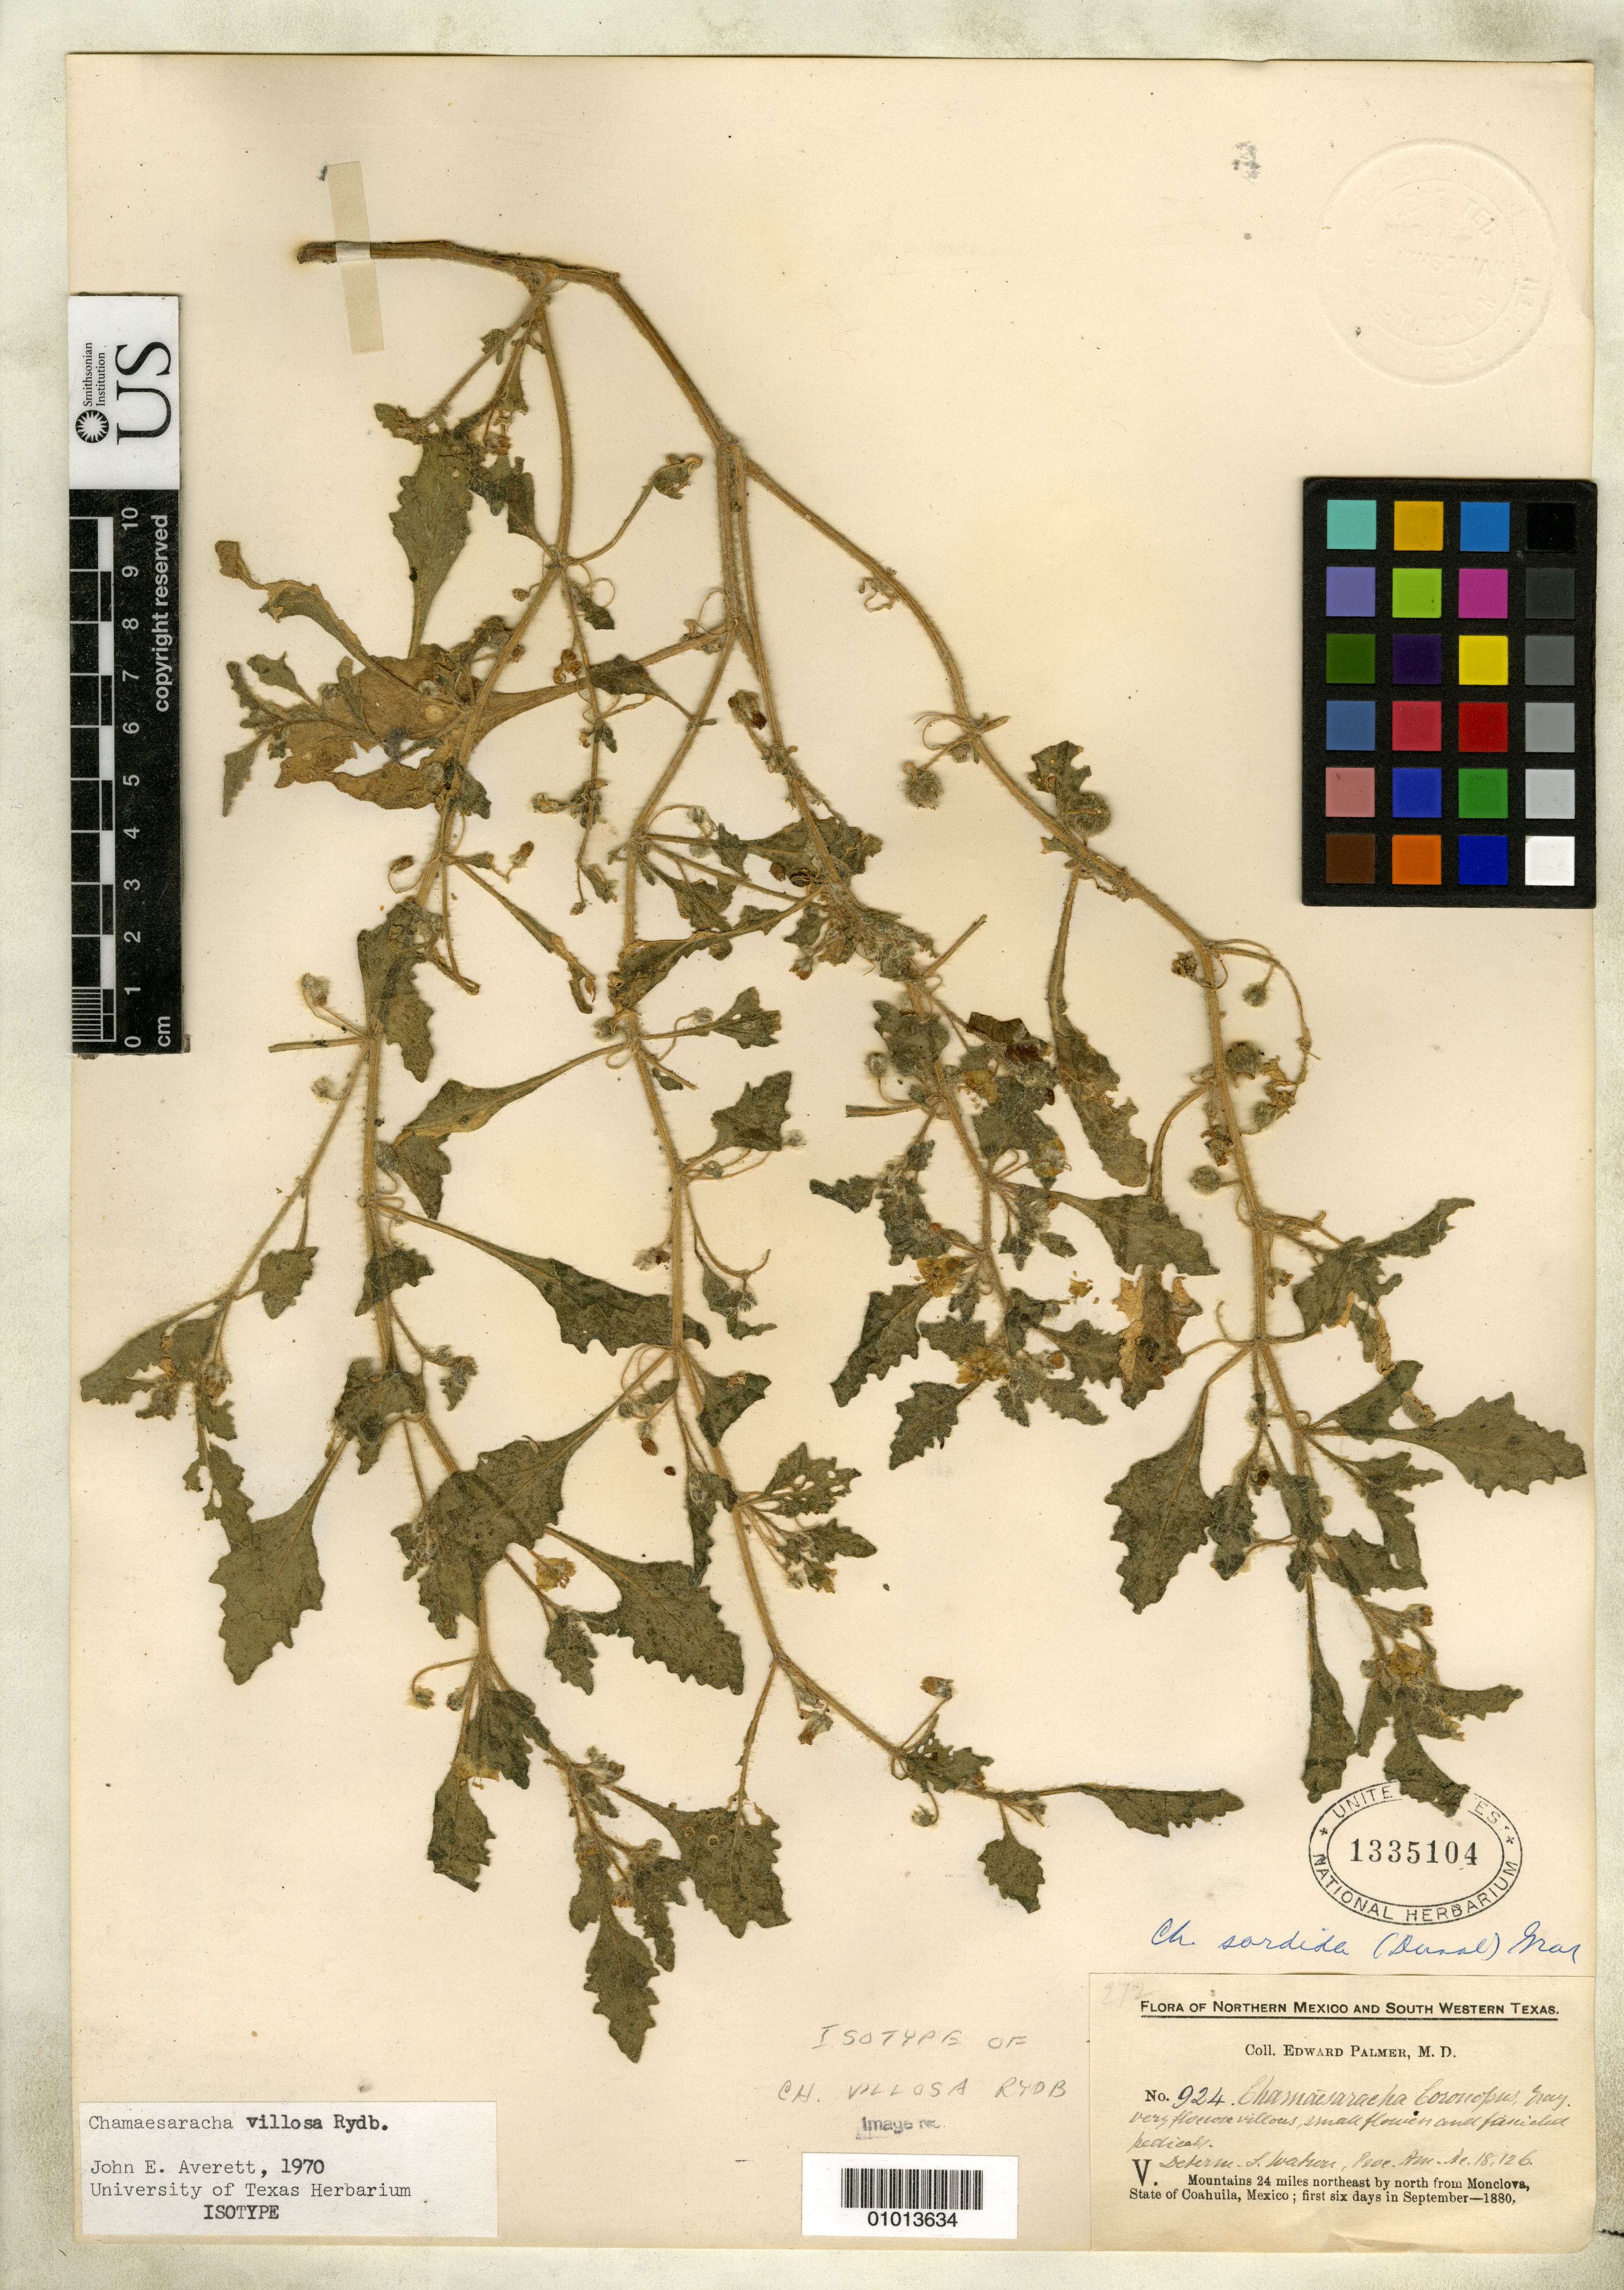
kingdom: Plantae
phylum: Tracheophyta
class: Magnoliopsida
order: Solanales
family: Solanaceae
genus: Chamaesaracha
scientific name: Chamaesaracha villosa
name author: Rydb.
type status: Isotype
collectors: E. Palmer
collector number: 924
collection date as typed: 01 Sep 1880 to 06 Sep 1880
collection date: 1880-09-01/1880-09-06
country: Mexico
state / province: Coahuila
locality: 24 miles northeast by north from Monclova.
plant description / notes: Specimen ex John Donnell Smith herbarium.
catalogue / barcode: US 1335104